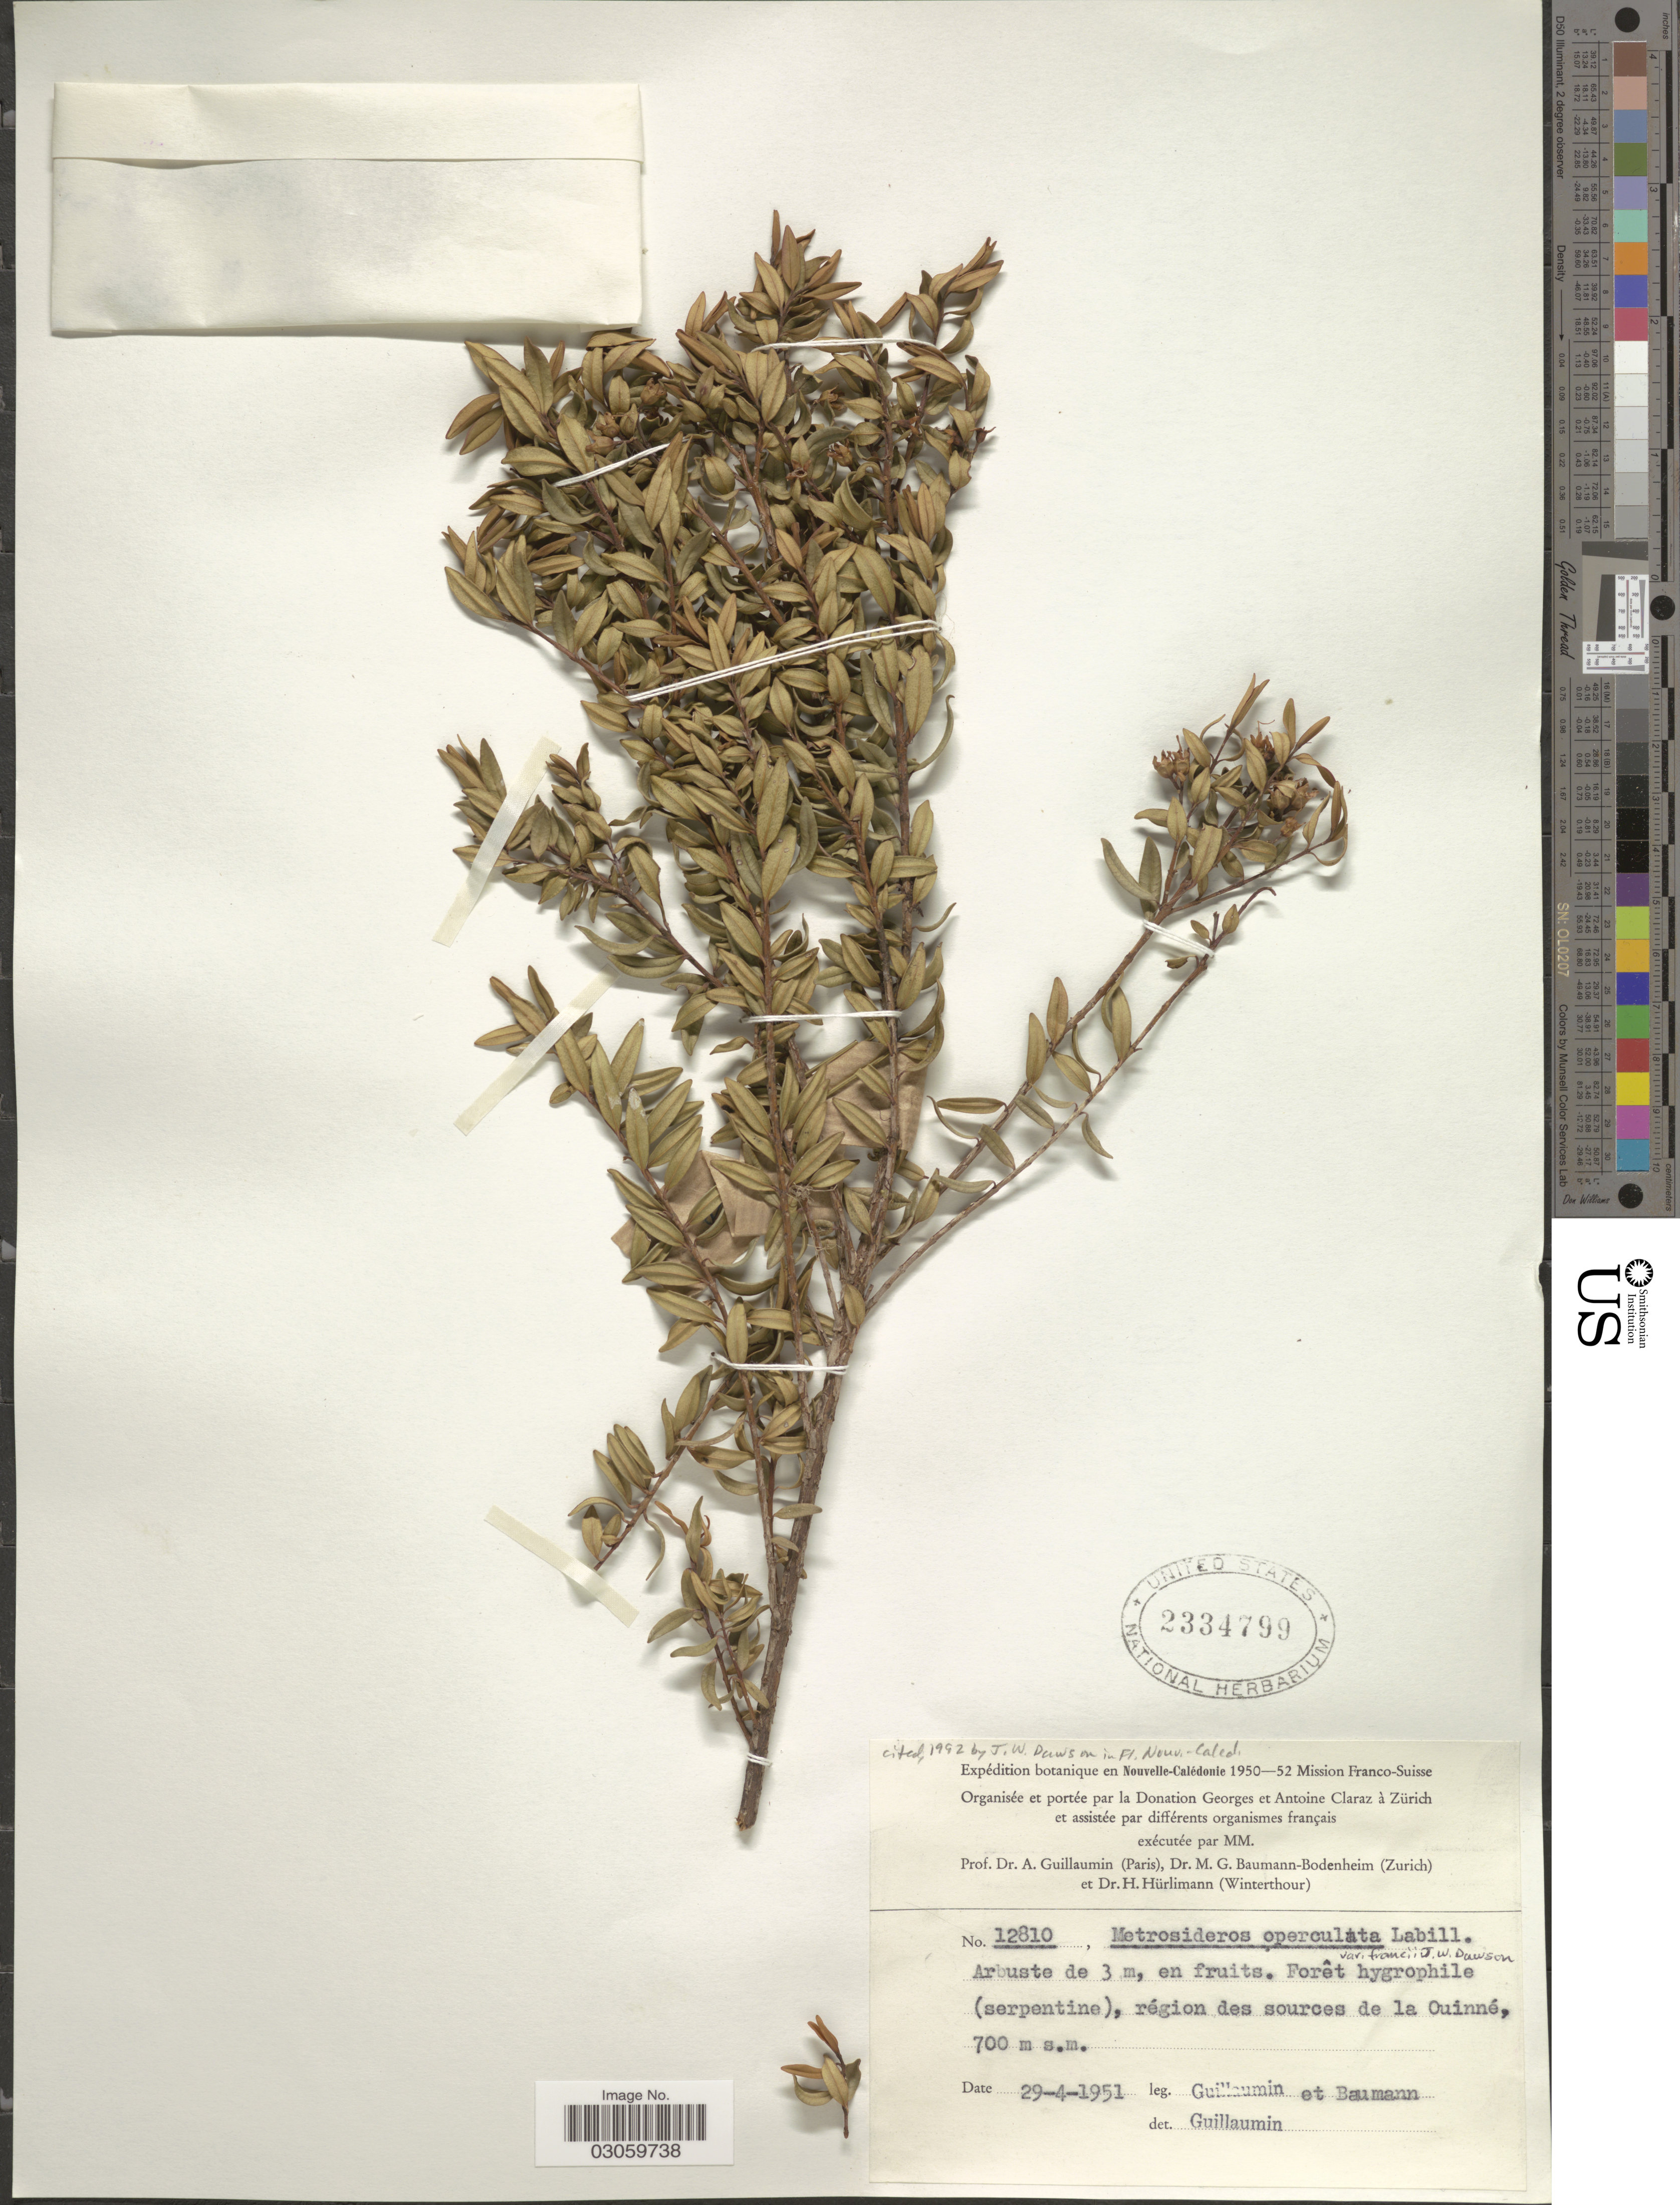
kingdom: Plantae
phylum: Tracheophyta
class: Magnoliopsida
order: Myrtales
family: Myrtaceae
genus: Metrosideros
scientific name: Metrosideros operculata var. francii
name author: J.W. Dawson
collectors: A. Guillaumin & M. G. Baumann-Bodenheim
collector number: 12810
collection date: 1951-04-29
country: New Caledonia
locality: Nouvelle-Calédonie. Forêt hygrophile (serpentine), région des sources des la Ouinné.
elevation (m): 700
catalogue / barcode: US 2334799